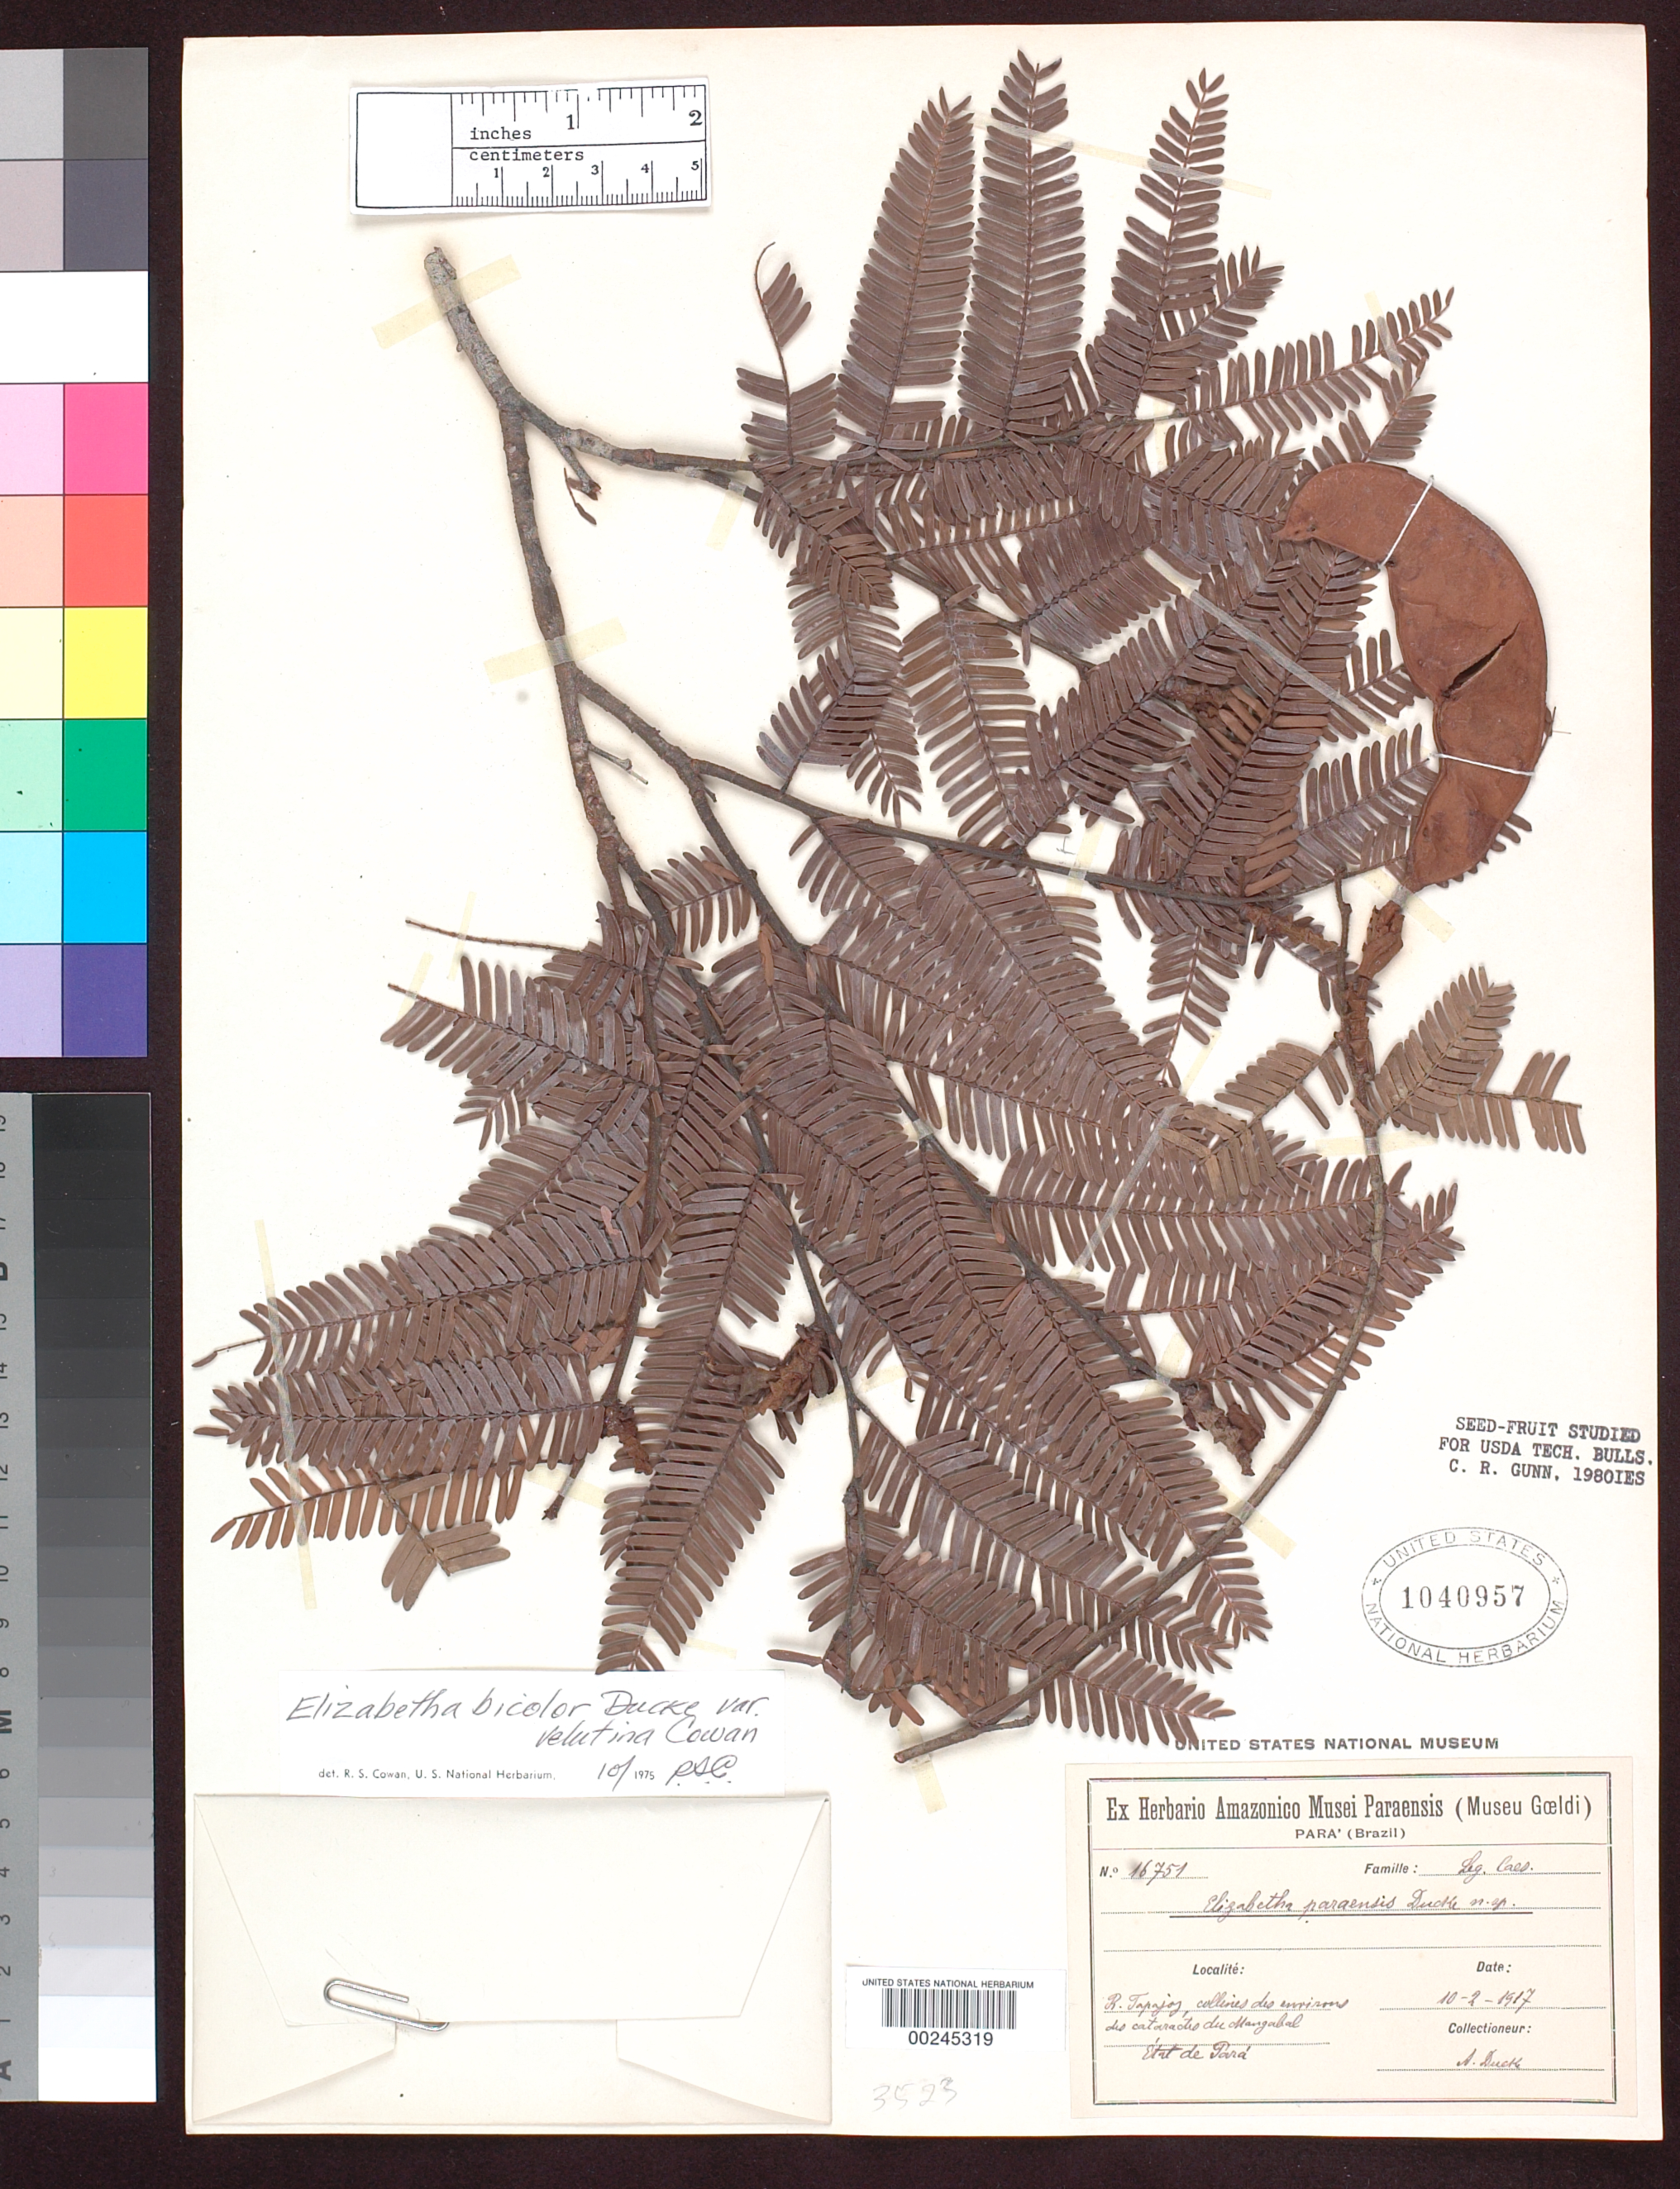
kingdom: Plantae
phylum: Tracheophyta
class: Magnoliopsida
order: Fabales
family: Fabaceae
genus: Elizabetha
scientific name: Elizabetha paraensis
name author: Ducke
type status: Isosyntype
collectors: A. Ducke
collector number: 16751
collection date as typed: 10 Feb 1917 or 03 Oct 1917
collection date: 1917-02-10 or 1917-10-03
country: Brazil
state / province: Pará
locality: Rio Tapajoz, collines des environs des catatactes du Mangabal.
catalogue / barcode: US 1040957